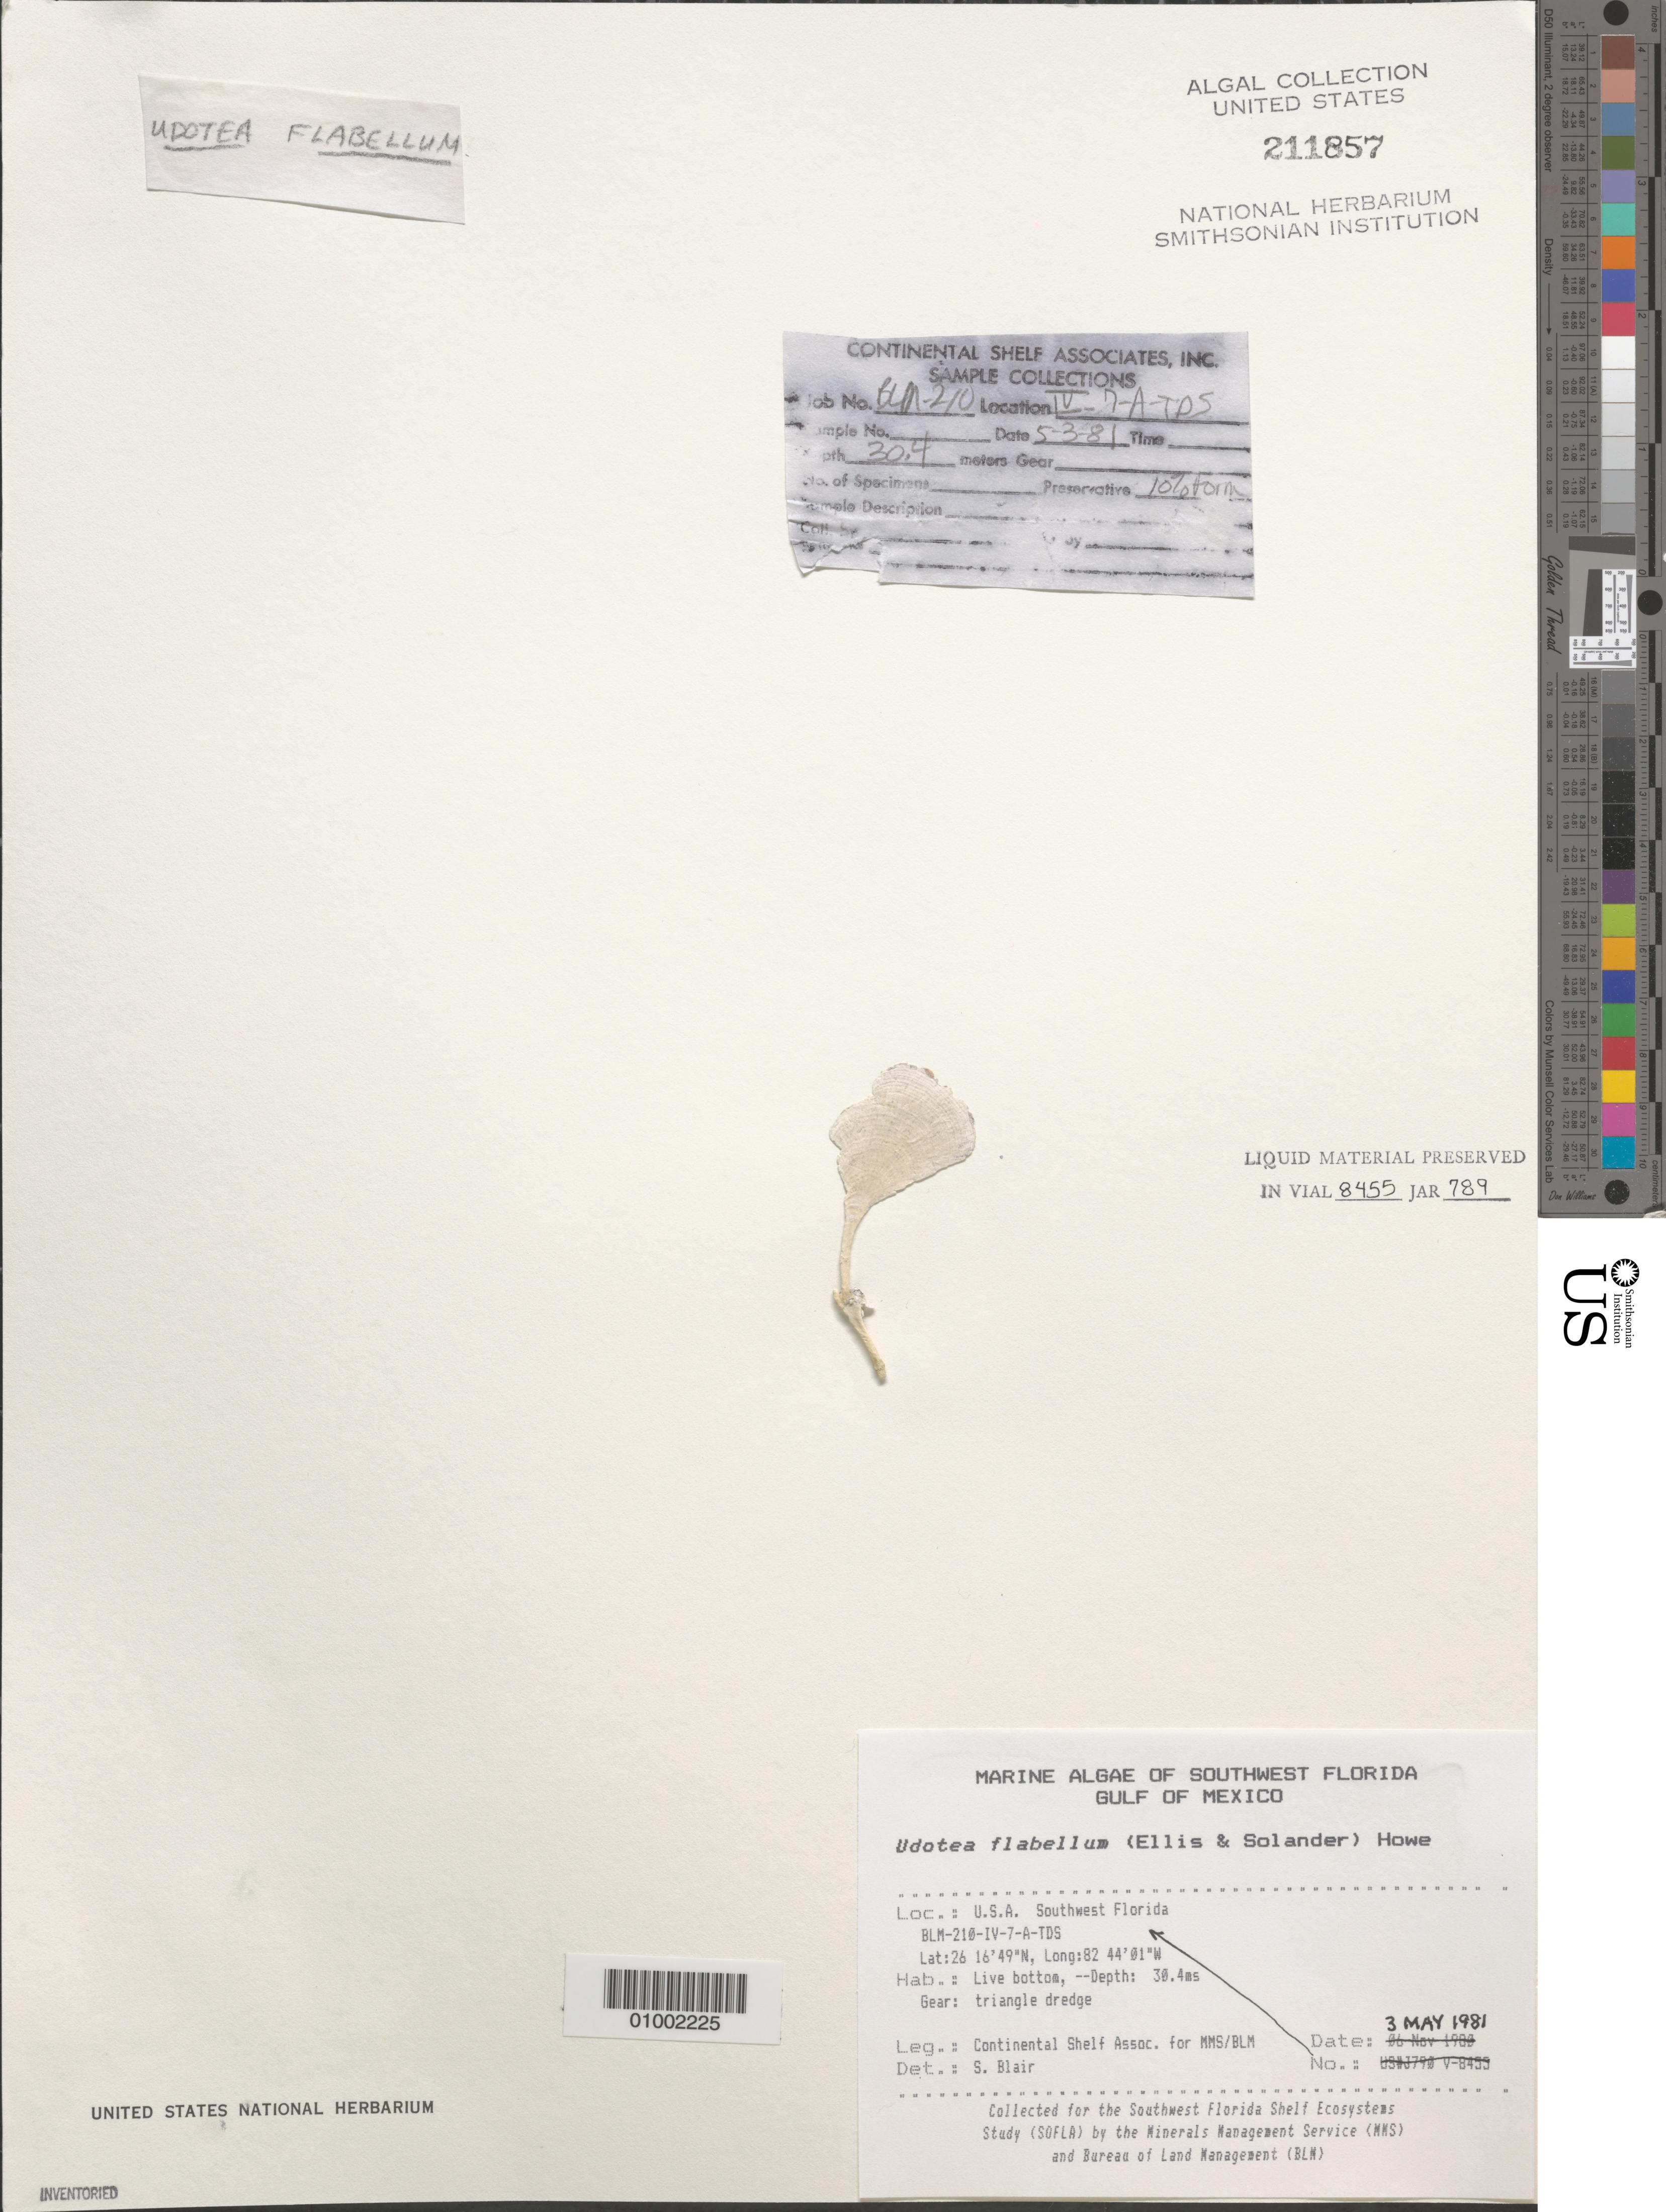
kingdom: Plantae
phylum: Chlorophyta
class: Ulvophyceae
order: Bryopsidales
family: Udoteaceae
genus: Udotea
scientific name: Udotea flabellum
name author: (J. Ellis & Sol.) M. Howe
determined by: Blair, S. M.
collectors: Continental Shelf Associates for the MMS/BLM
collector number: BLM-210-IV-7-A-TDS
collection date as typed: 03 May 1981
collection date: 1981-05-03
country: United States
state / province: Florida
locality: Gulf of Mexico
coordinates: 26 16'49"N, 82 44'01"W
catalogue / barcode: US 211857